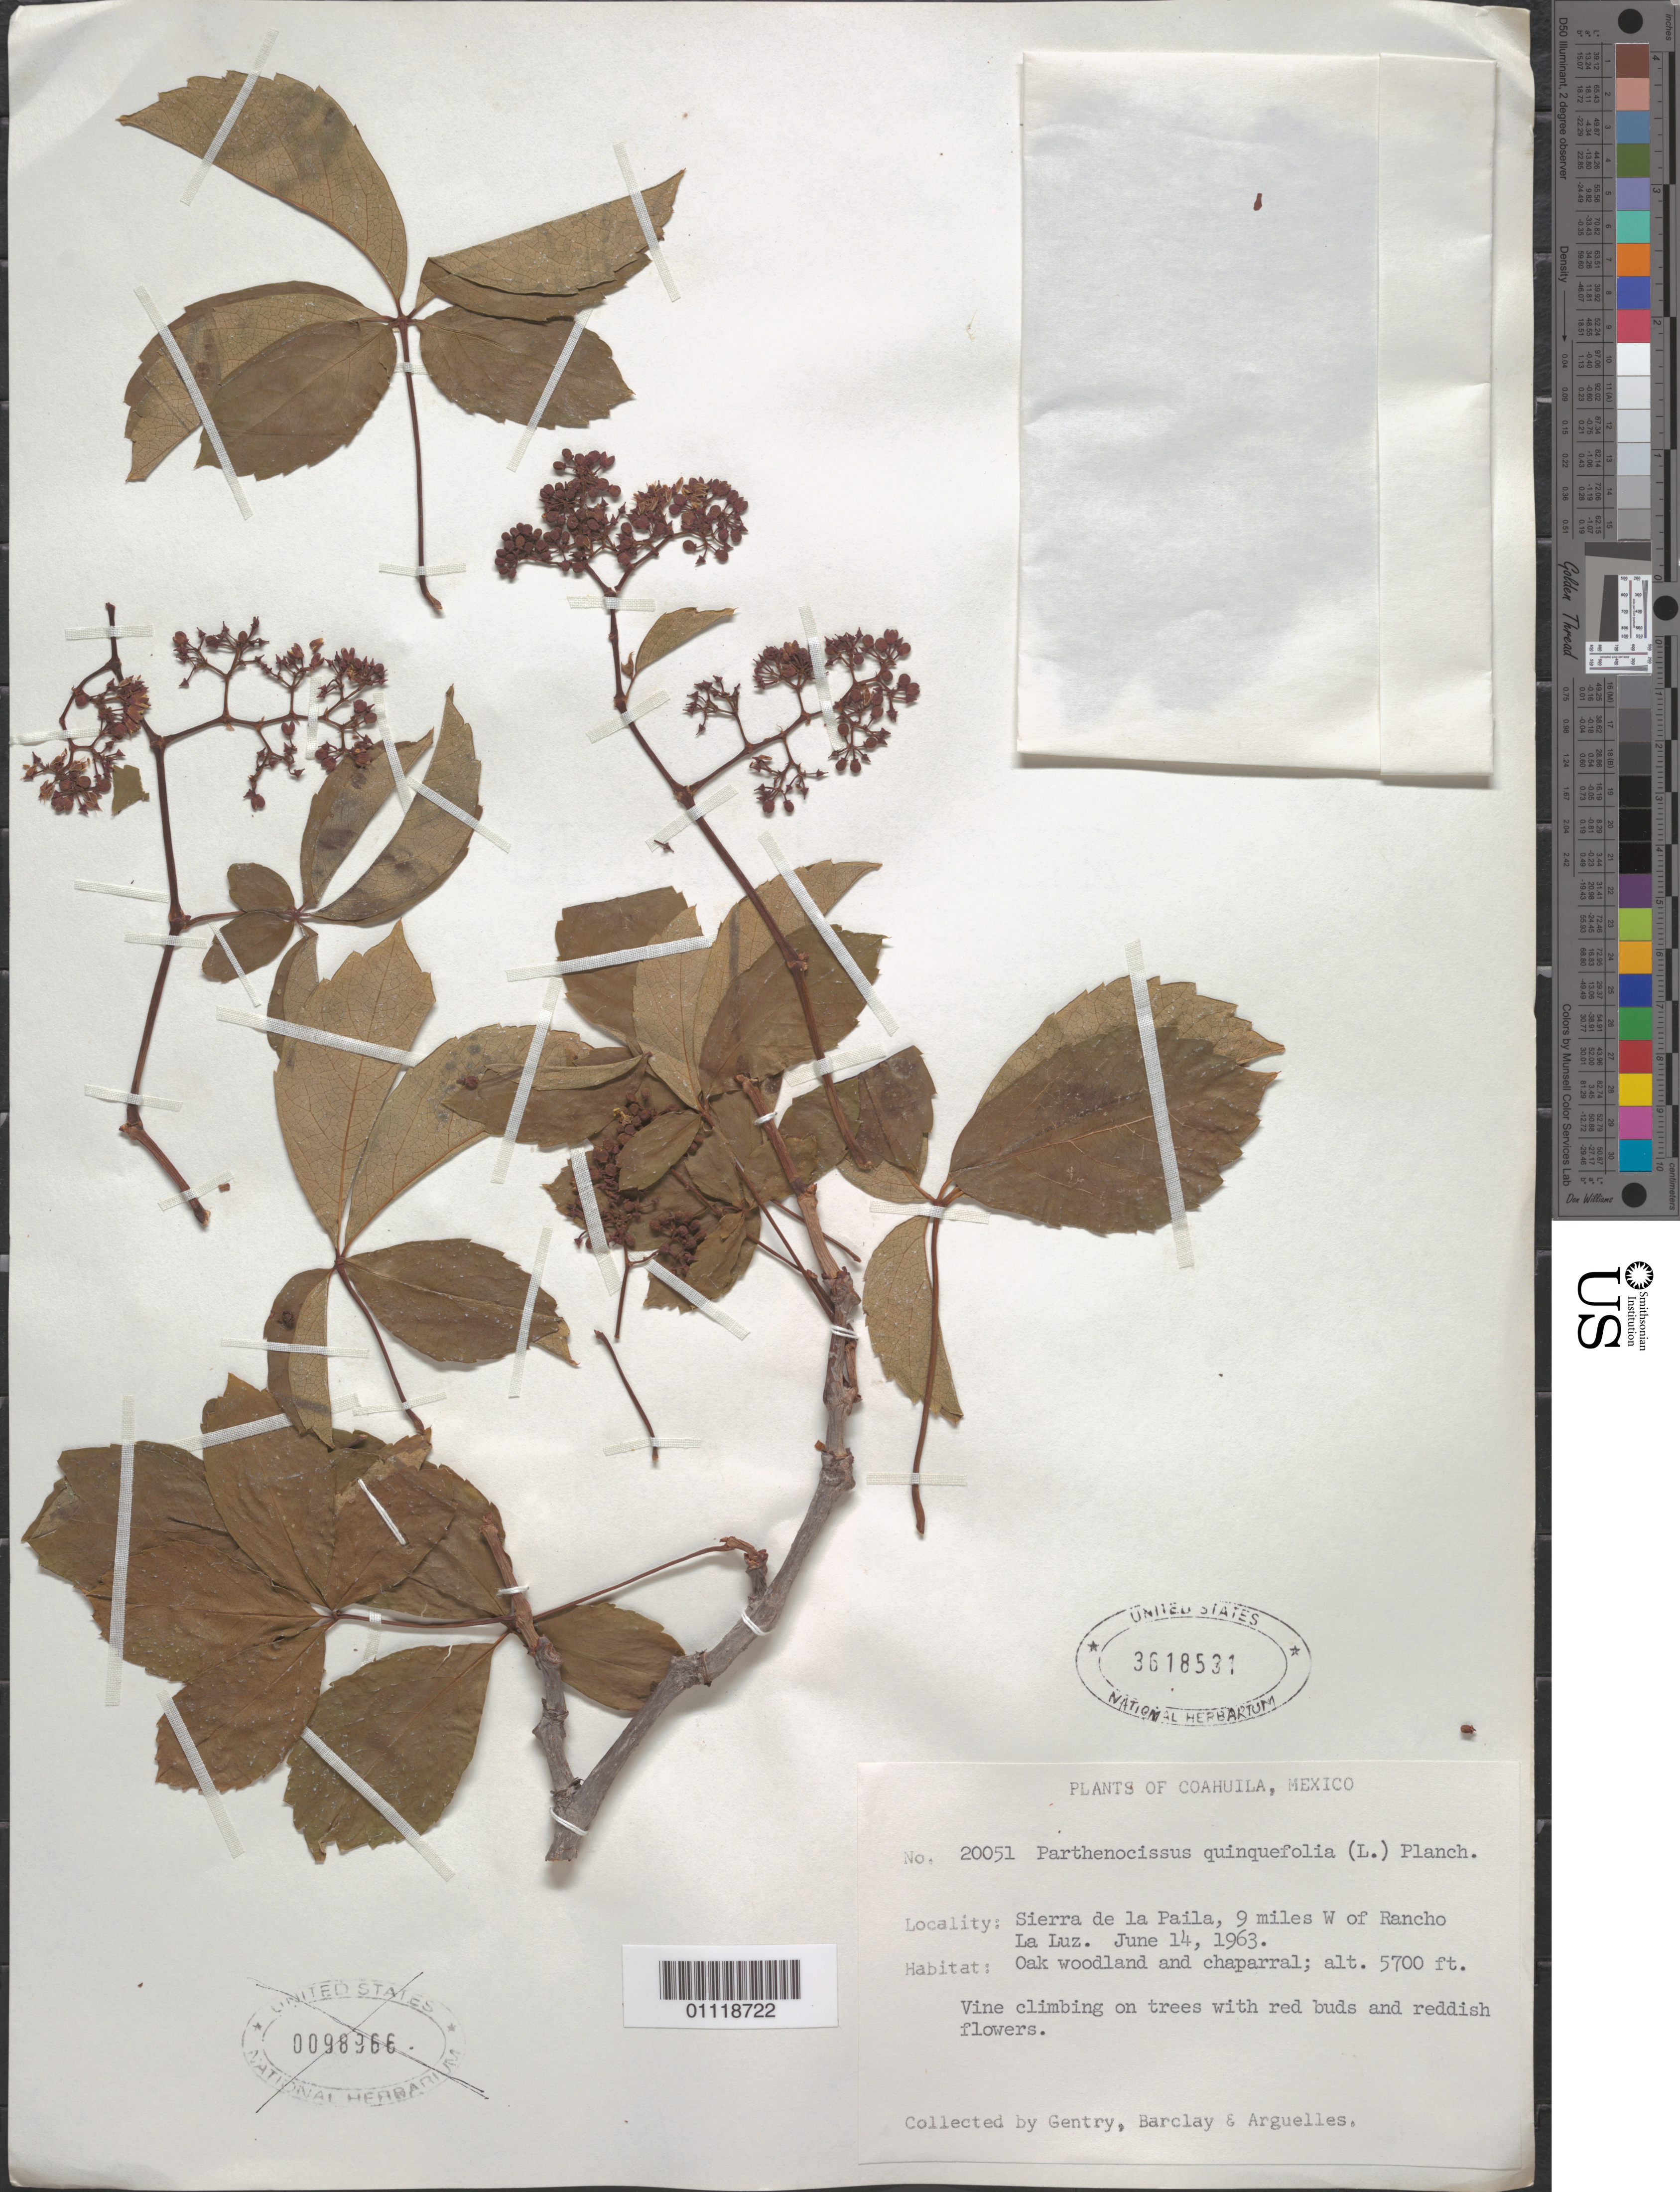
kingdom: Plantae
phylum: Tracheophyta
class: Magnoliopsida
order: Vitales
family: Vitaceae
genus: Parthenocissus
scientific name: Parthenocissus quinquefolia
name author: (L.) Planch.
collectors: Gentry, --, -- Barclay & Arguelles, --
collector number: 20051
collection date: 1963-06-14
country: Mexico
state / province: Coahuila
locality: Sierra de la Paila, 9 mi W of Rancho La Luz.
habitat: Vine climbing on trees.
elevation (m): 1737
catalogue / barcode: US 3618531